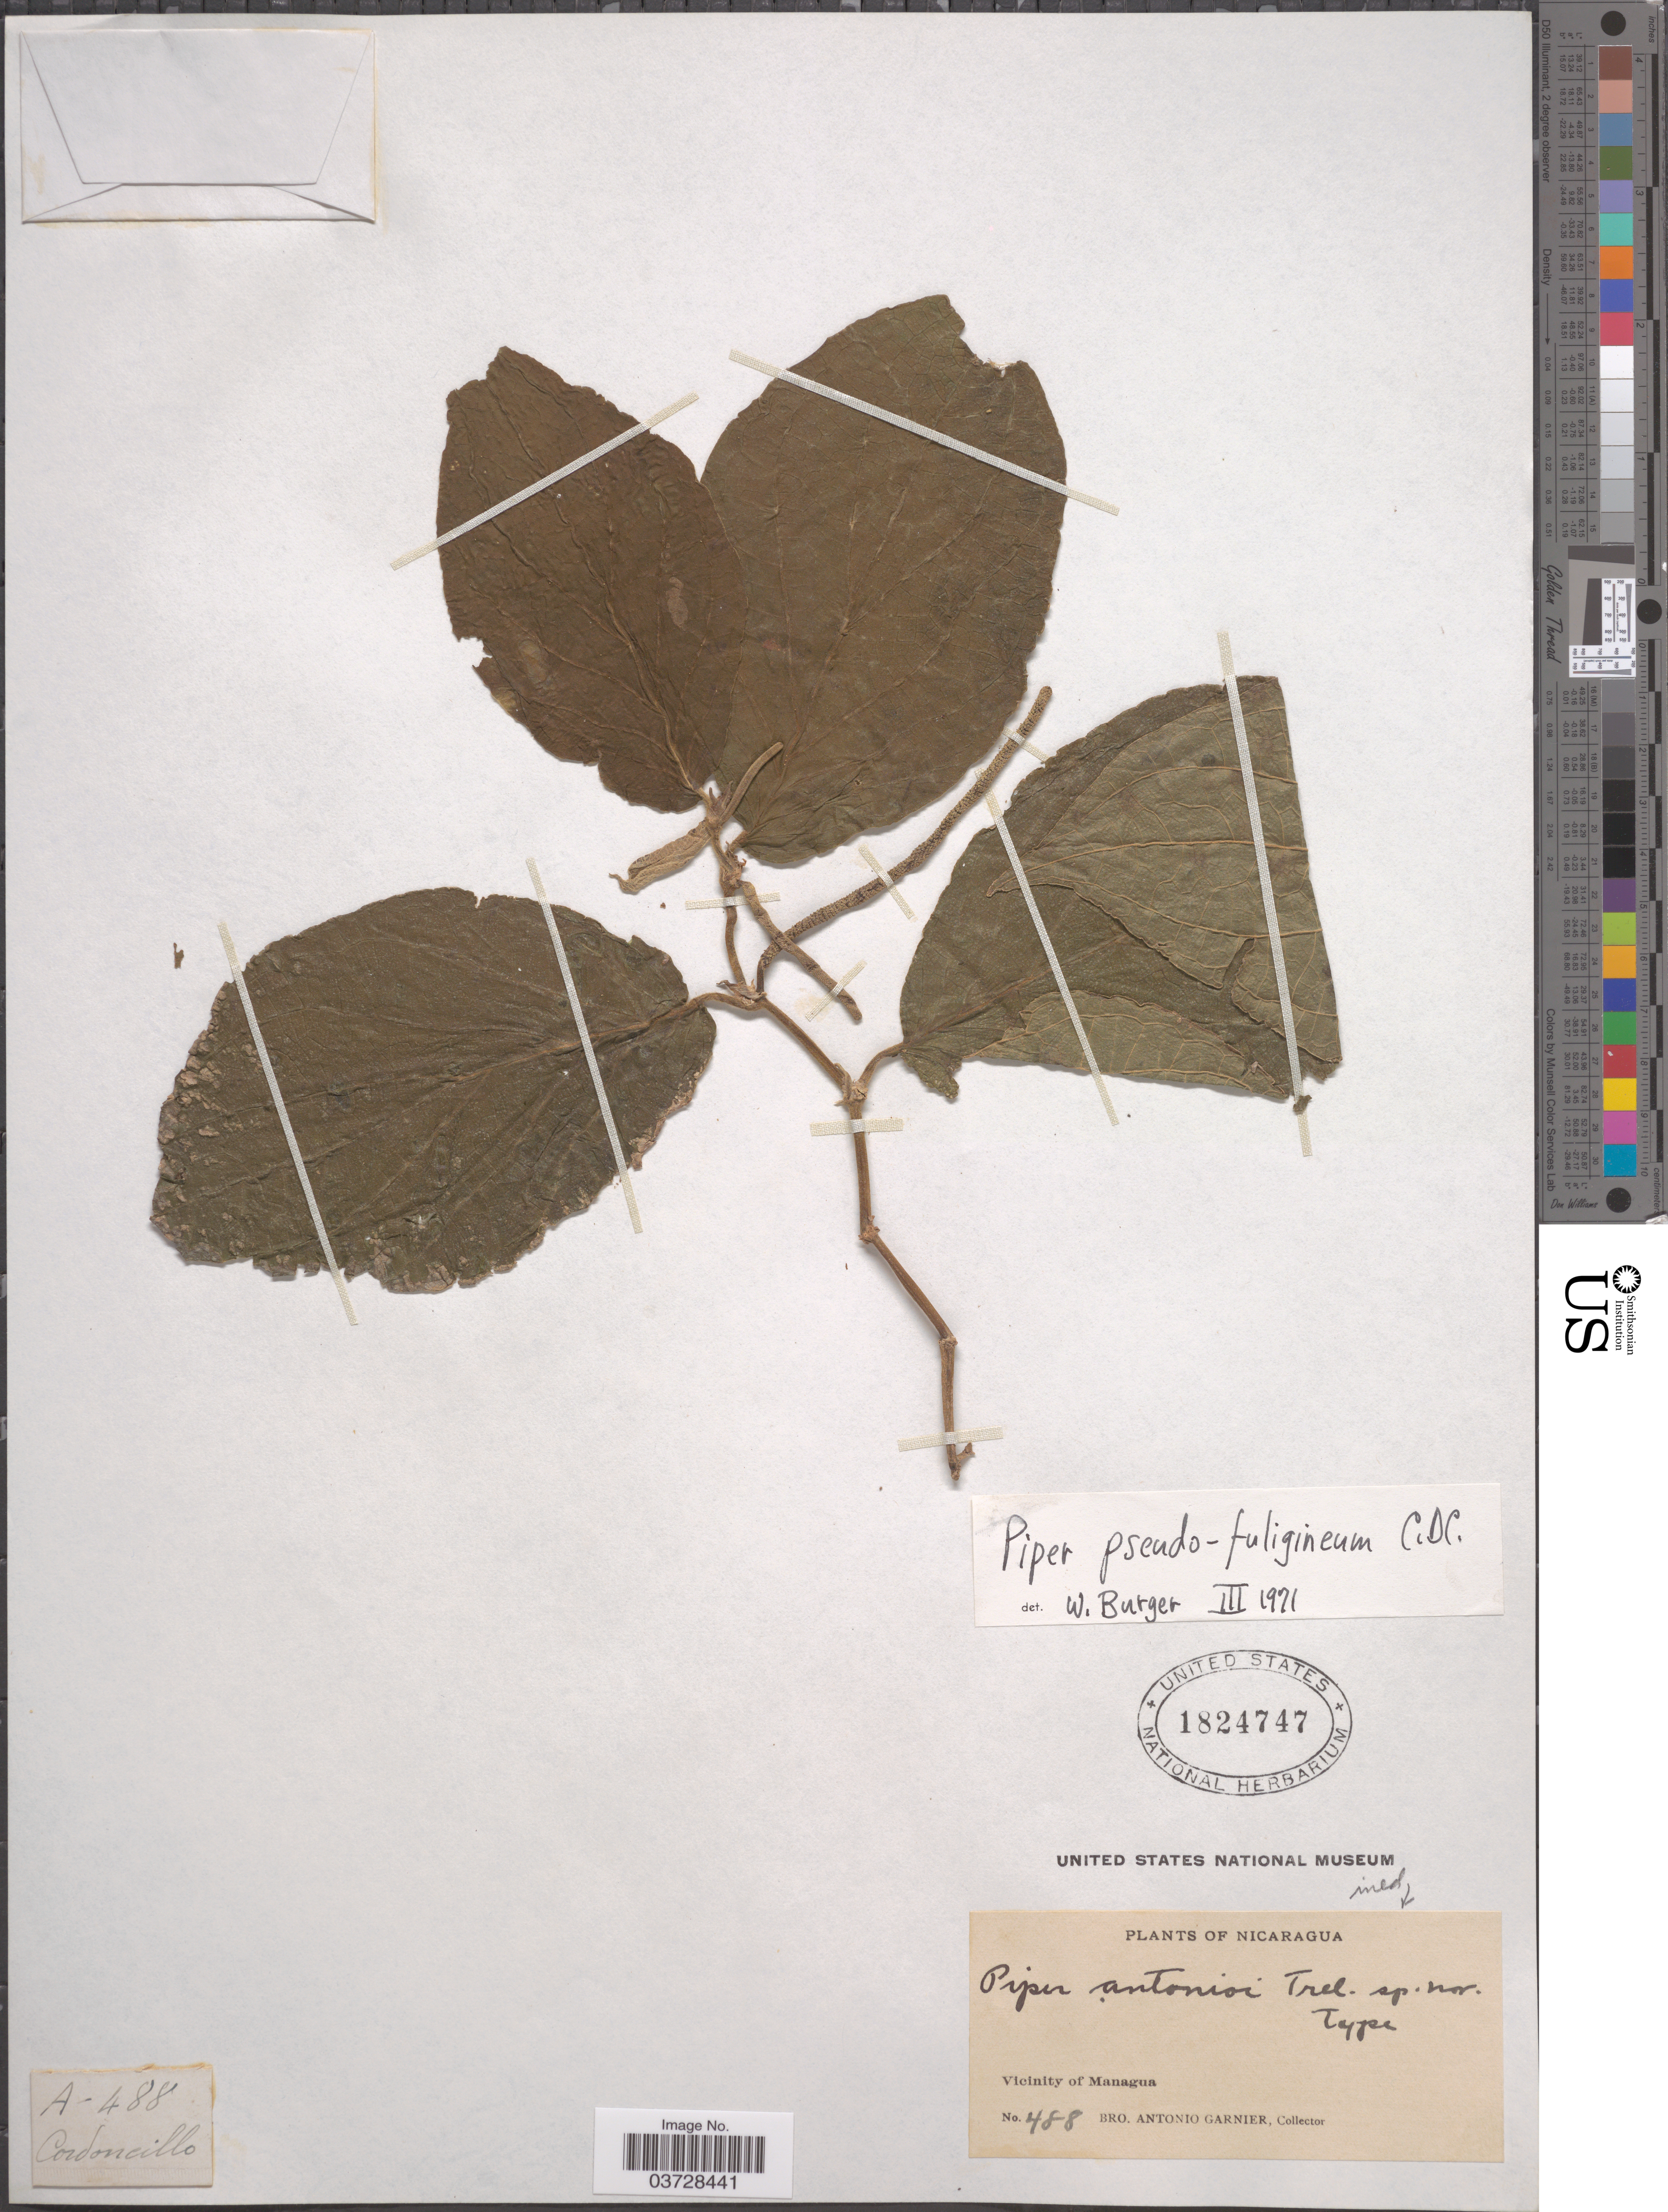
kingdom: Plantae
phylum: Tracheophyta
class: Magnoliopsida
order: Piperales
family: Piperaceae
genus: Piper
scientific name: Piper pseudofuligineum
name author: C. DC.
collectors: Bro. A. Garnier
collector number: A-488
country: Nicaragua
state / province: Managua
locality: Vicinity of Managua.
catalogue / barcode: US 1824747